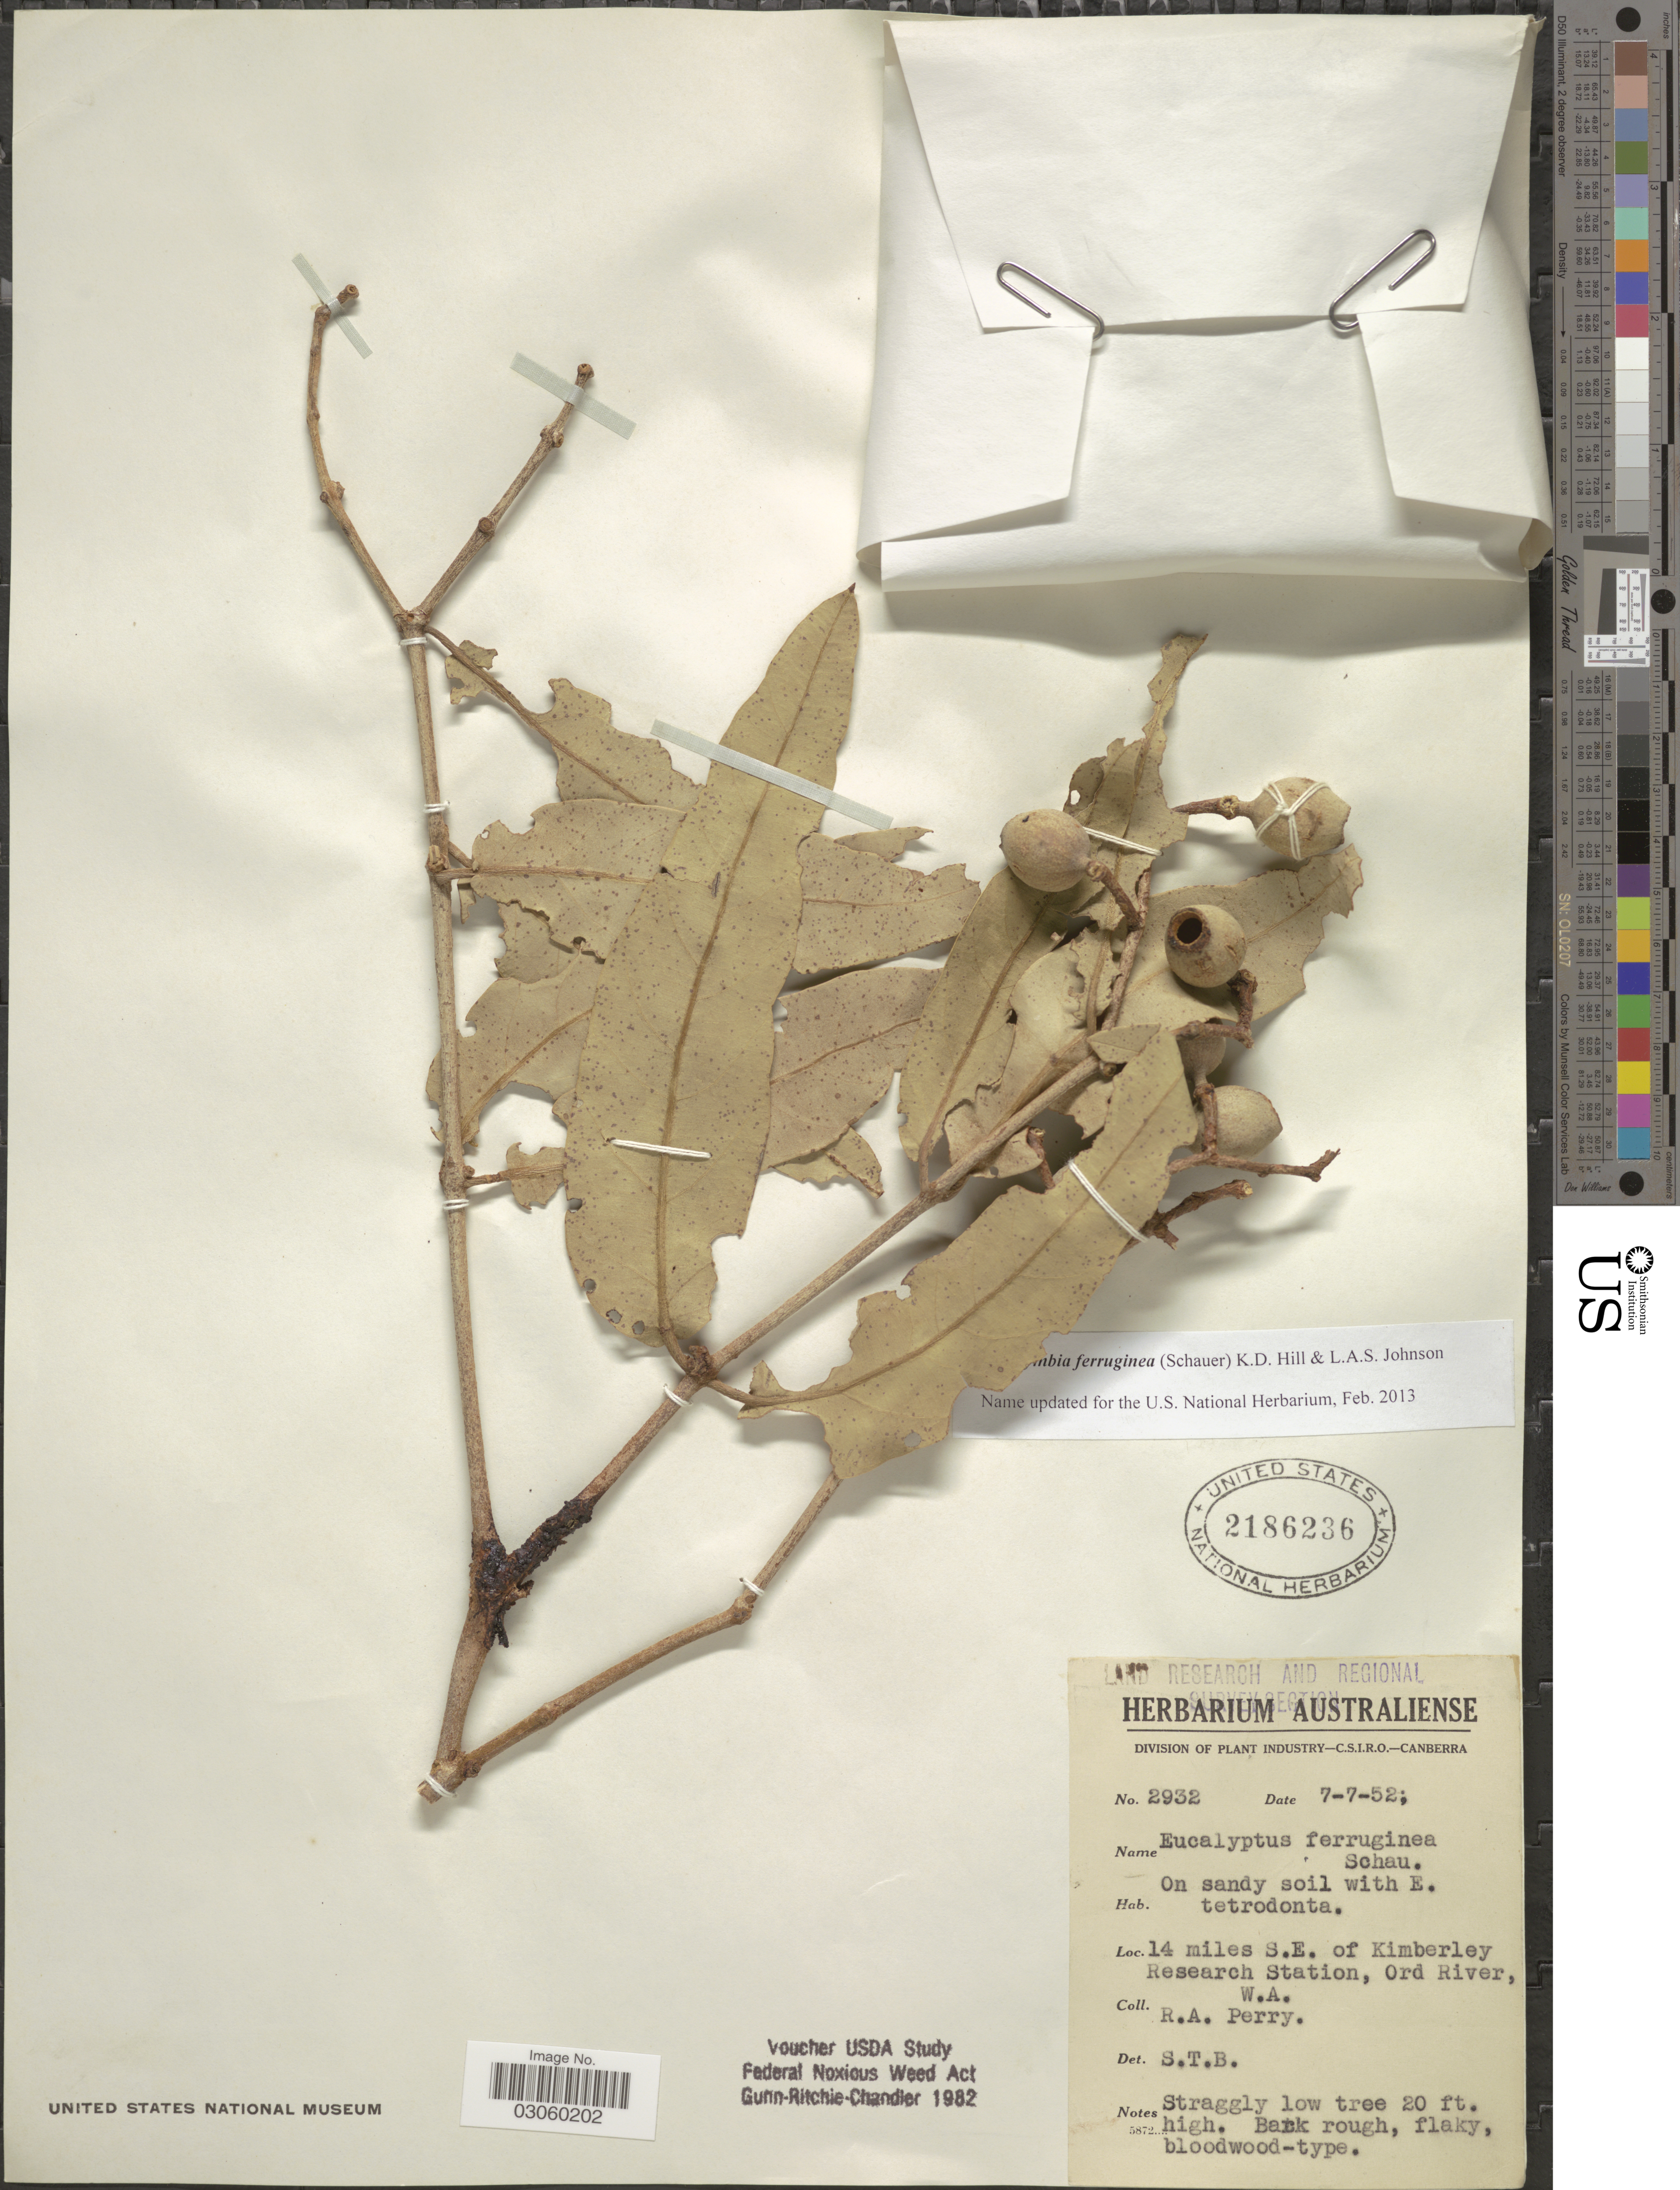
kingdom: Plantae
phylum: Tracheophyta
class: Magnoliopsida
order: Myrtales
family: Myrtaceae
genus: Corymbia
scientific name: Corymbia ferruginea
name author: (Schauer) K.D. Hill & L.A.S. Johnson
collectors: Perry, R. A.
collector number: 2932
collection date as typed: Transcribed d/m/y: 7/7/52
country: Australia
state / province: Western Australia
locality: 14 miles S.E.of Kimberley Research Station, Ord River, W.A.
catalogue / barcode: US 2186236